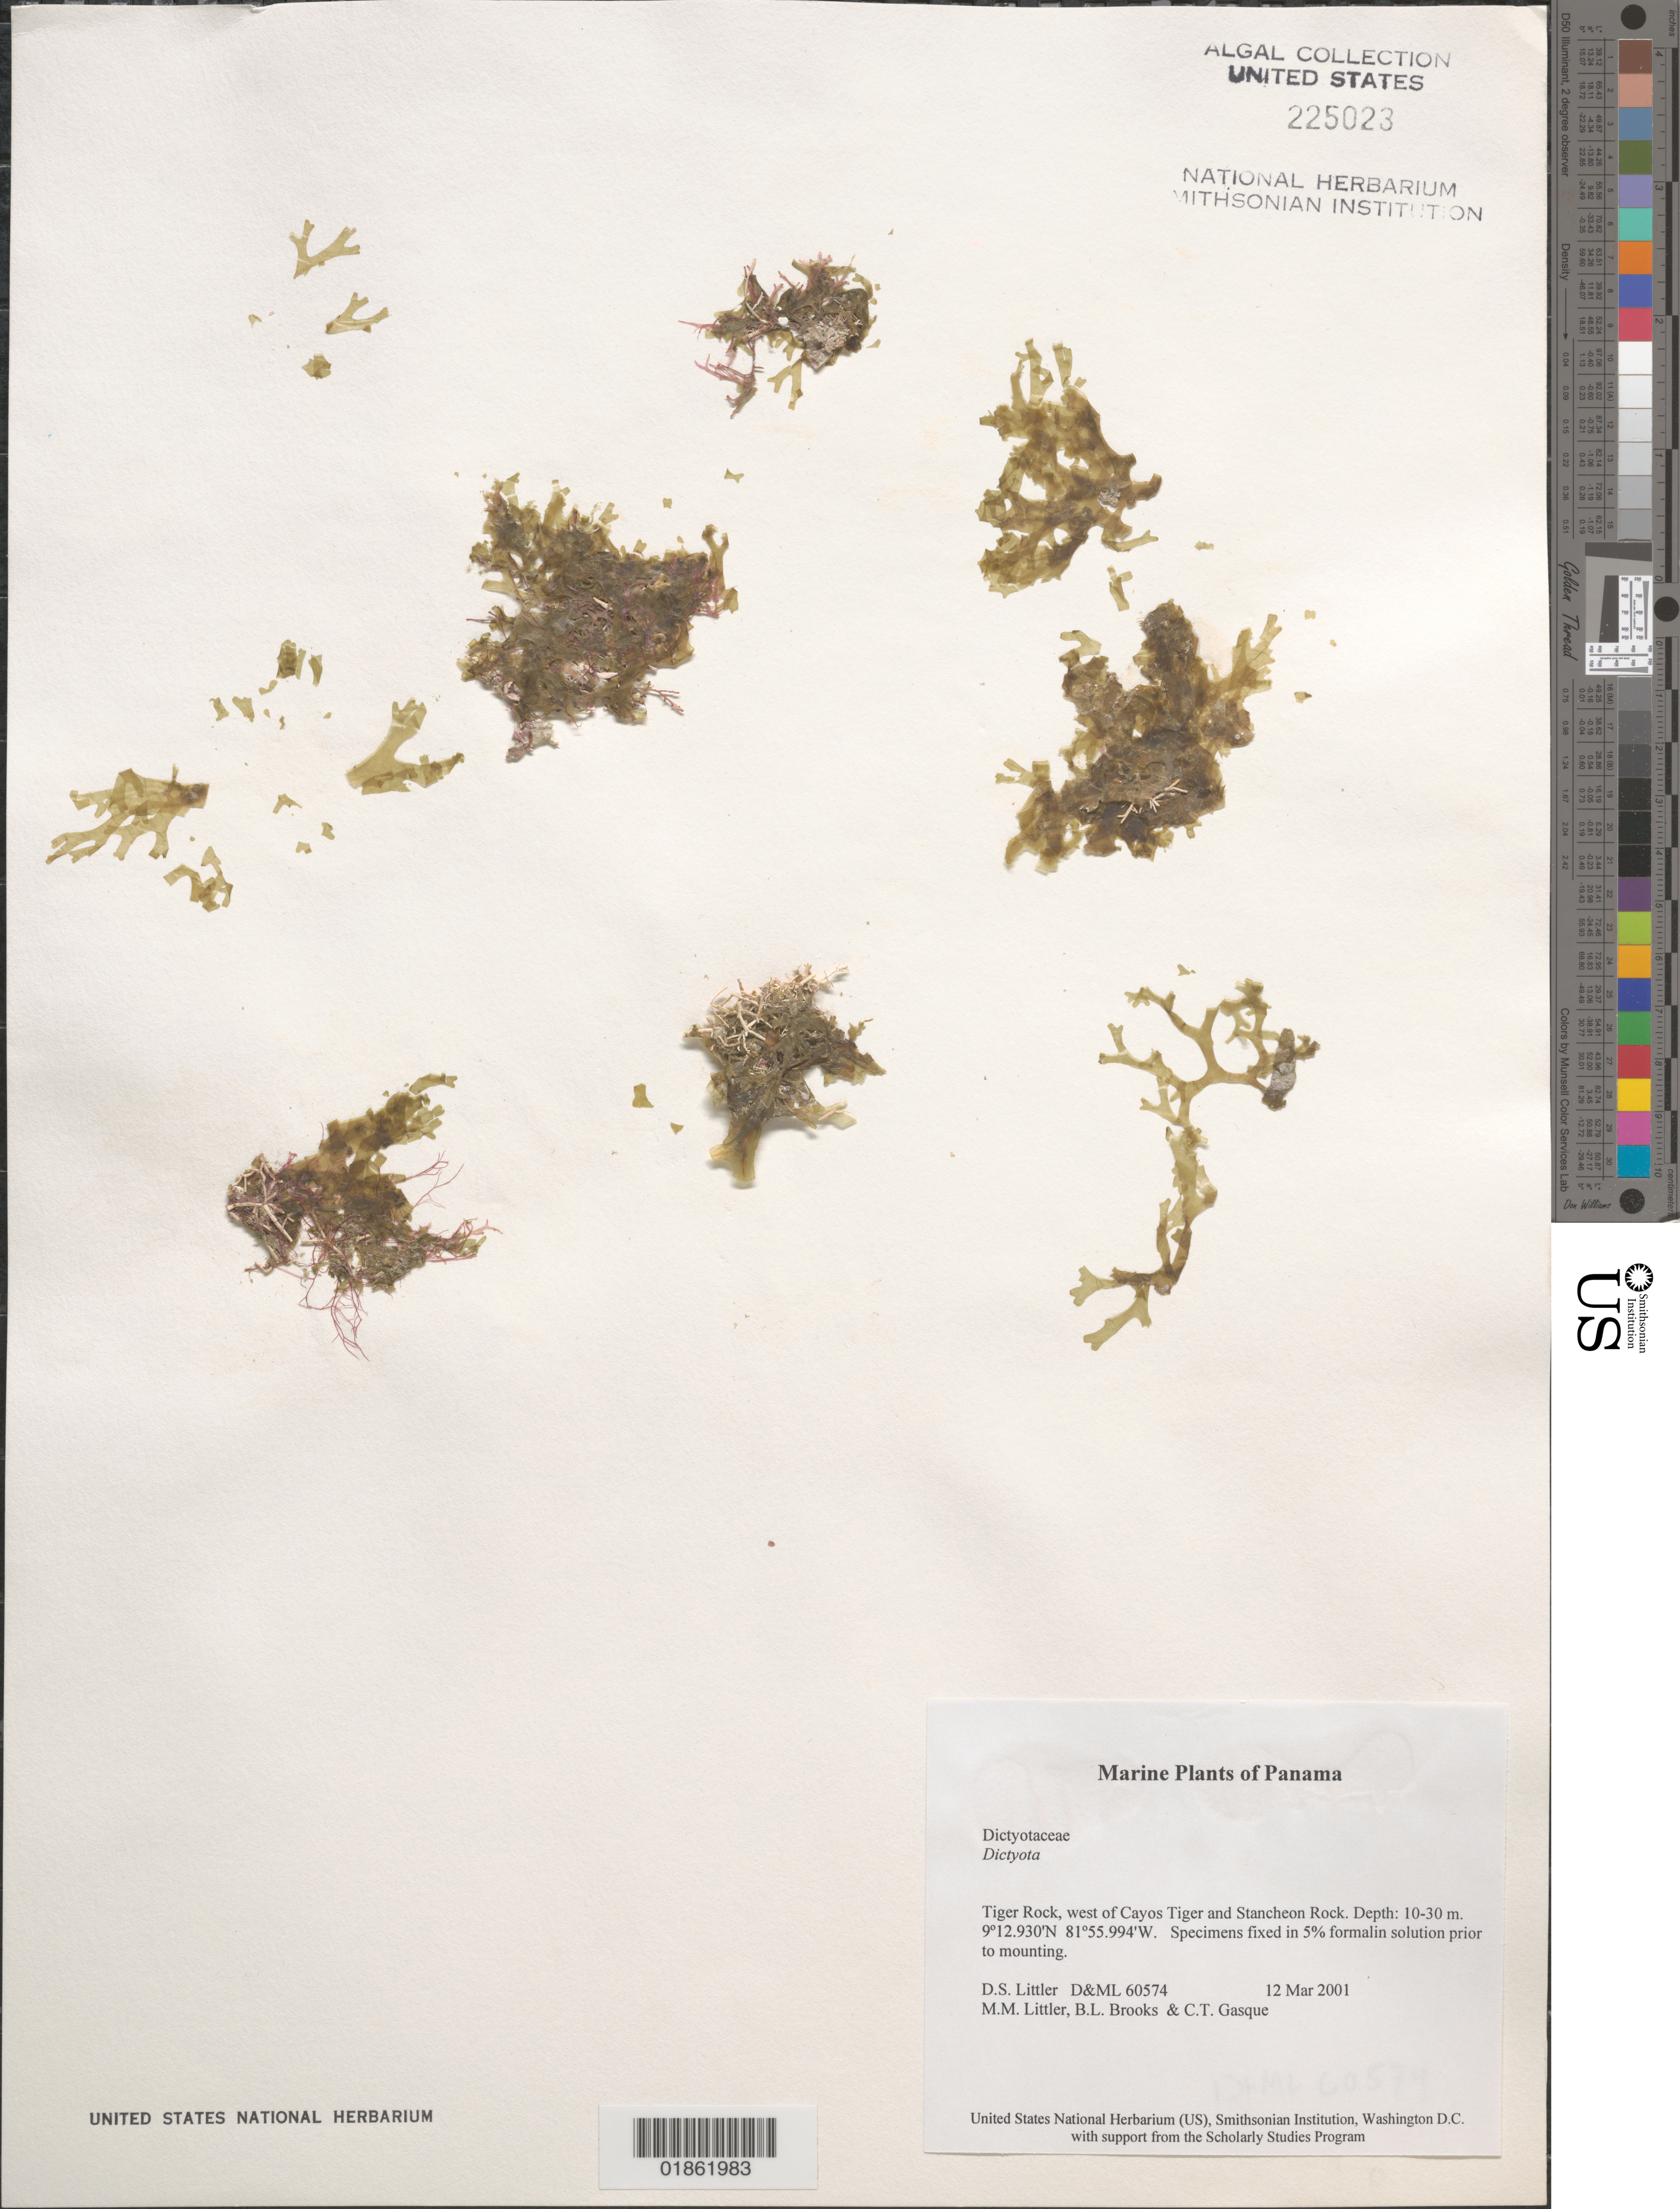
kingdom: Chromista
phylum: Ochrophyta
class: Phaeophyceae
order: Dictyotales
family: Dictyotaceae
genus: Dictyota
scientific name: Dictyota sp.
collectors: D. S. Littler, M. M. Littler & C. Gasque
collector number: D&ML 60574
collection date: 2001-03-12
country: Panama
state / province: Ngöbe-Buglé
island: Tiger Cays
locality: Tiger Rocks. Rock S of Stanchion Rock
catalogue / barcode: US 225023